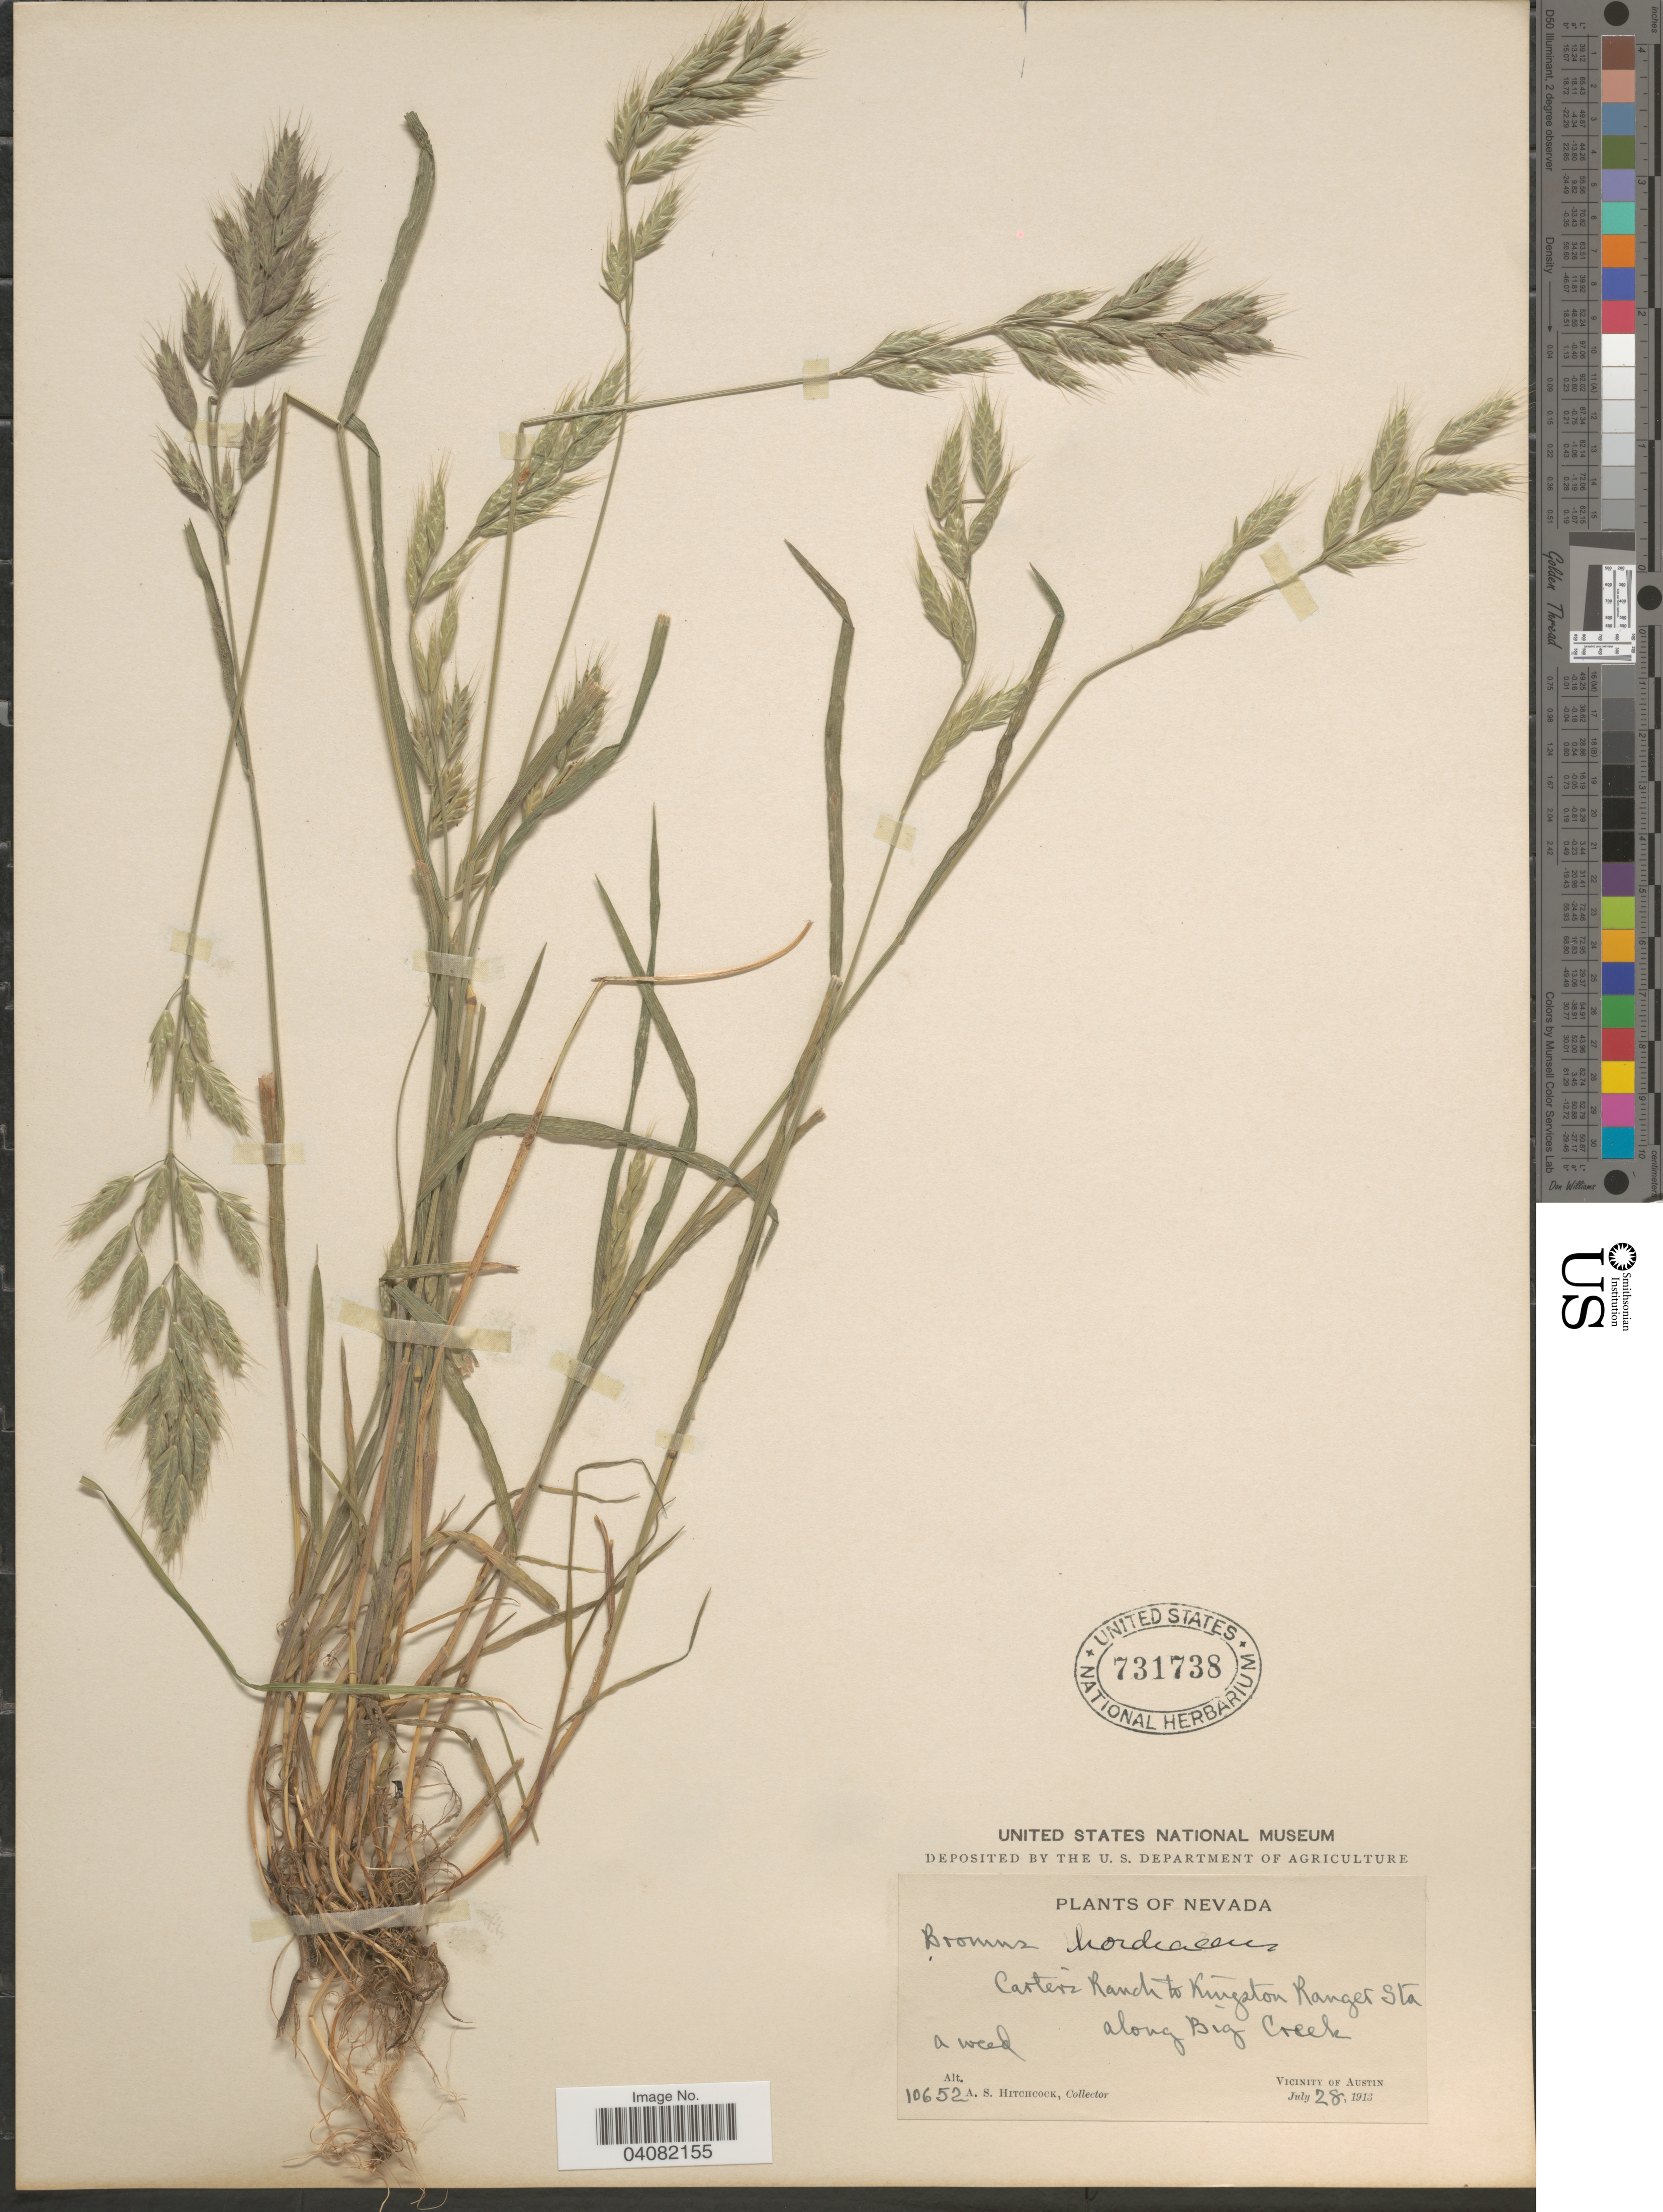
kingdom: Plantae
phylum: Tracheophyta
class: Liliopsida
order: Poales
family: Poaceae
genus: Bromus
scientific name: Bromus hordeaceus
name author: L.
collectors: A. S. Hitchcock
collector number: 10652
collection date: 1913-07-28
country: United States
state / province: Nevada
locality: Carter's Ranch to Kingston Ranger Sta along Big Creek. Vicinity of Austin.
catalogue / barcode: US 731738